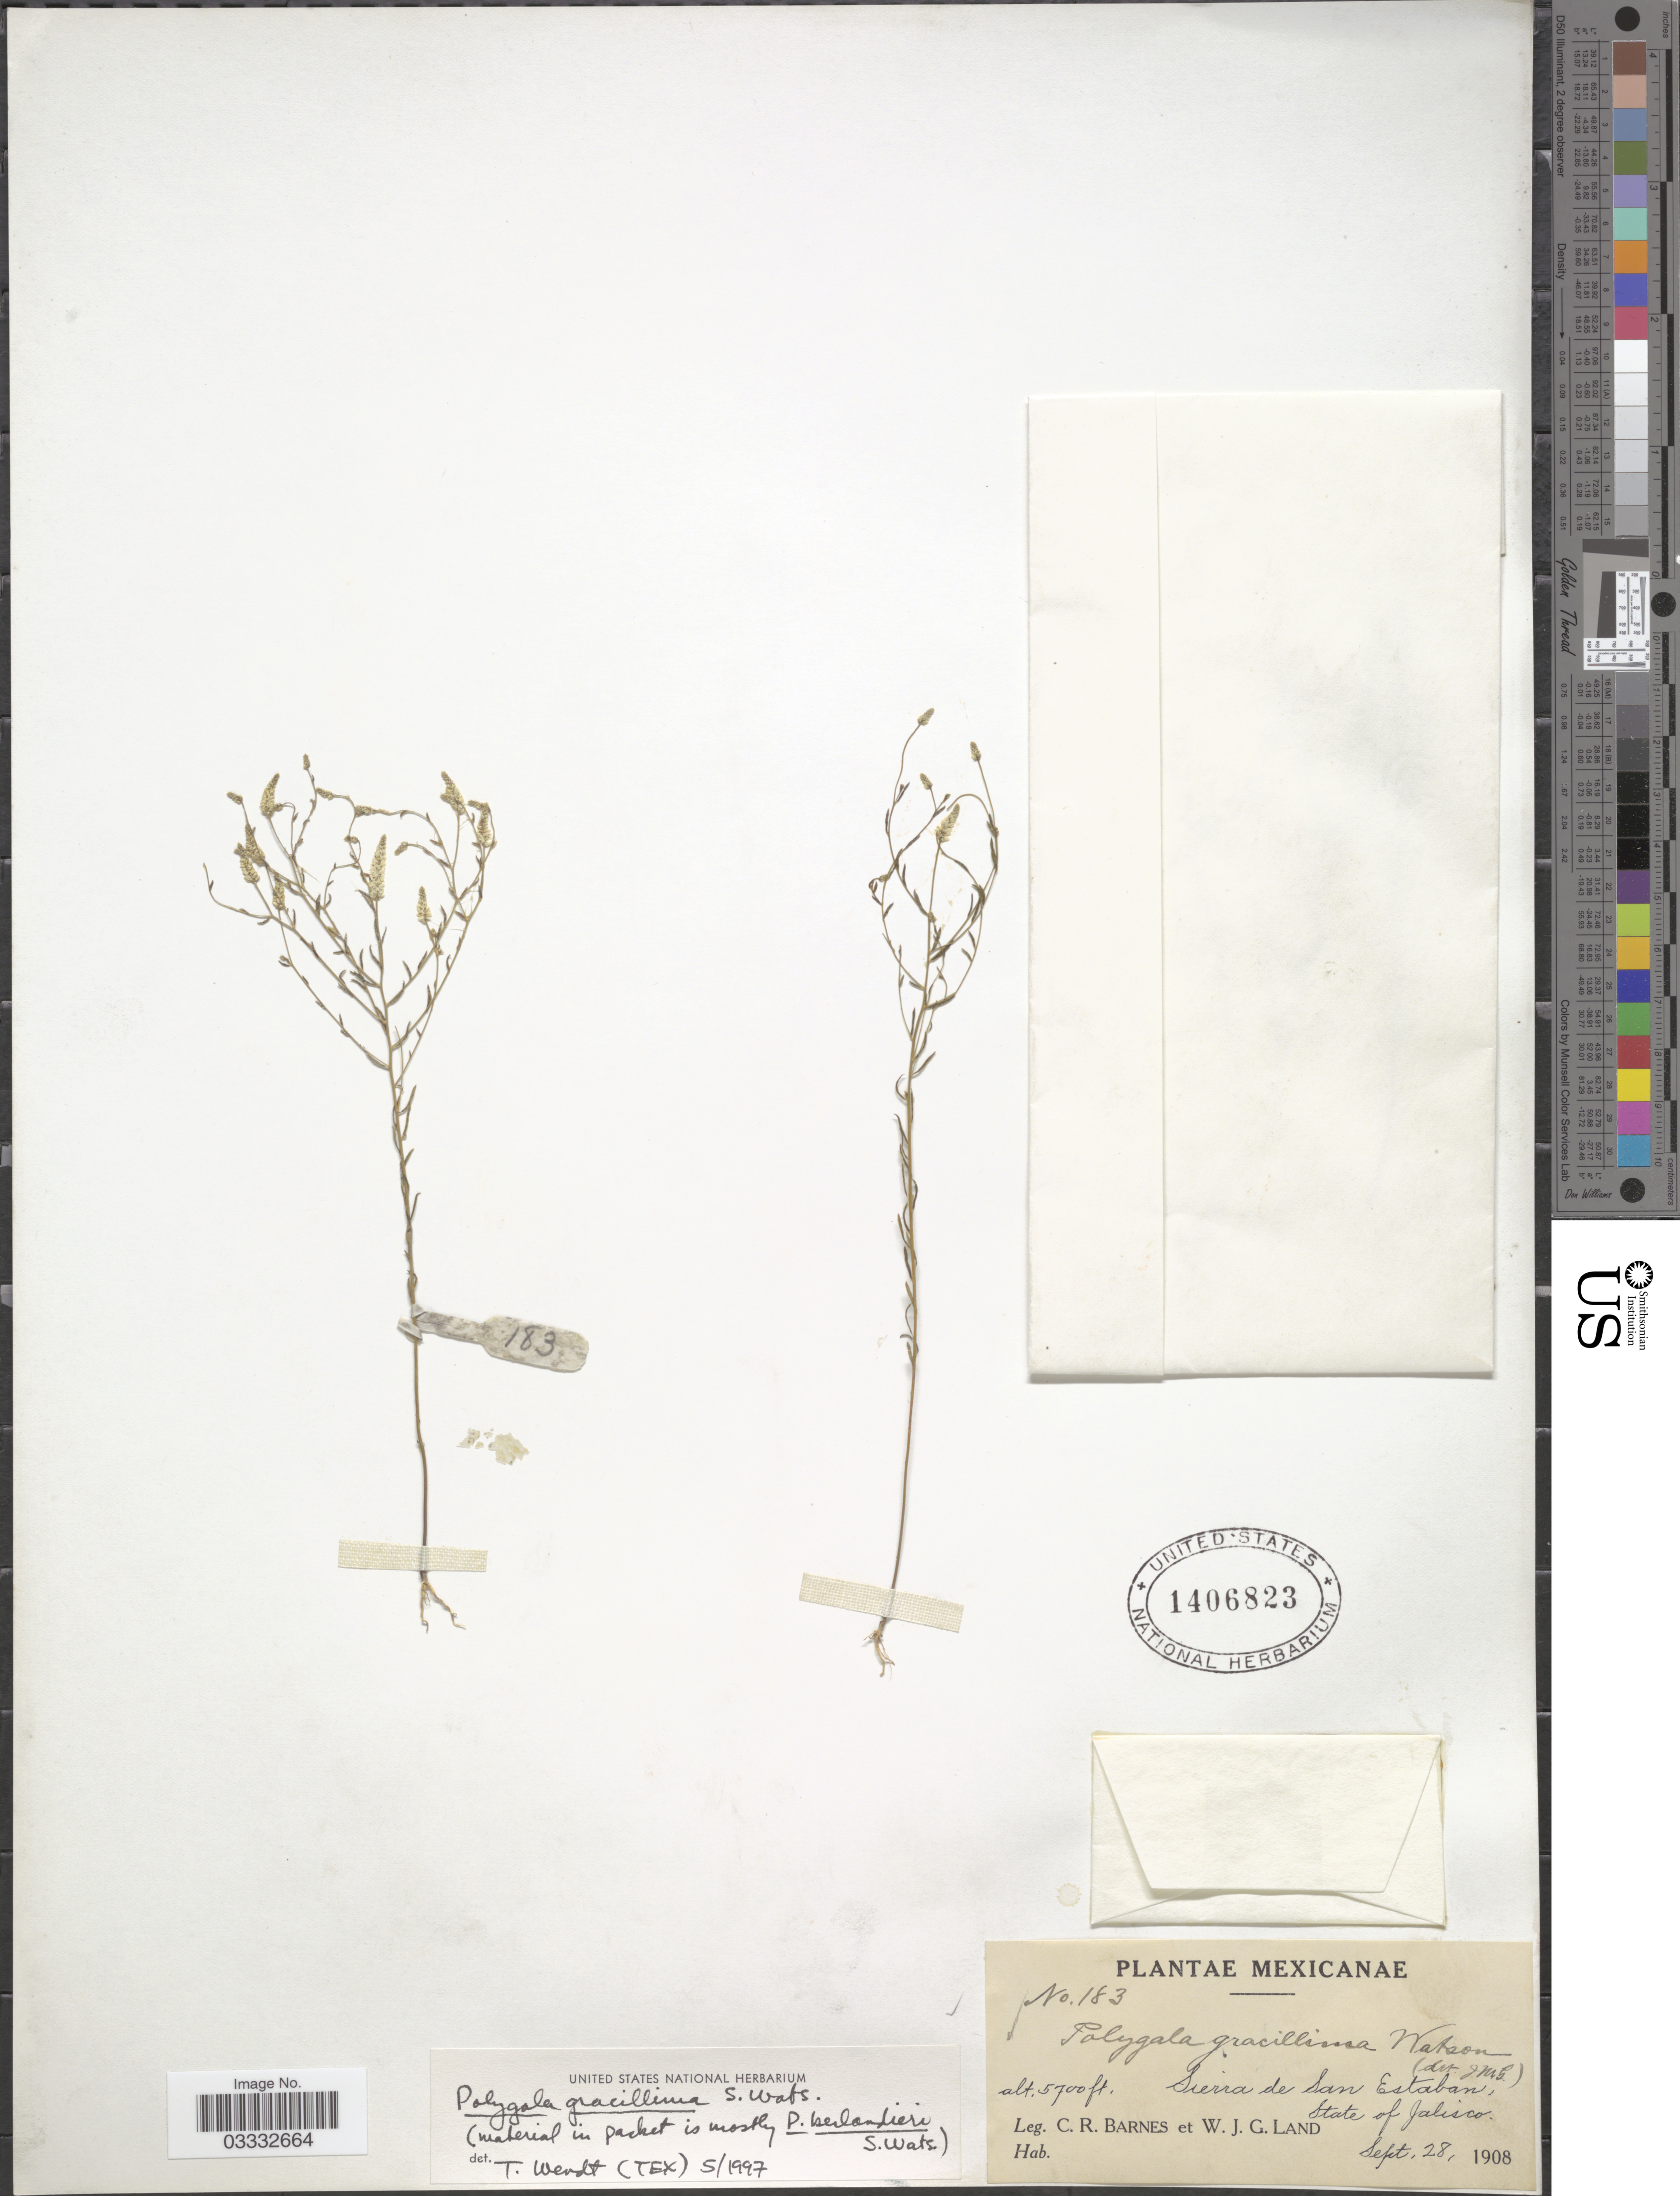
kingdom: Plantae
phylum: Tracheophyta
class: Magnoliopsida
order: Fabales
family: Polygalaceae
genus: Polygala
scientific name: Polygala gracillima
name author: S. Watson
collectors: C. R. Barnes & W. J. G. Land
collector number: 183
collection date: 1908-09-28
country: Mexico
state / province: Jalisco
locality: Sierra de San Estaban.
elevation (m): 1737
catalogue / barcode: US 1406823